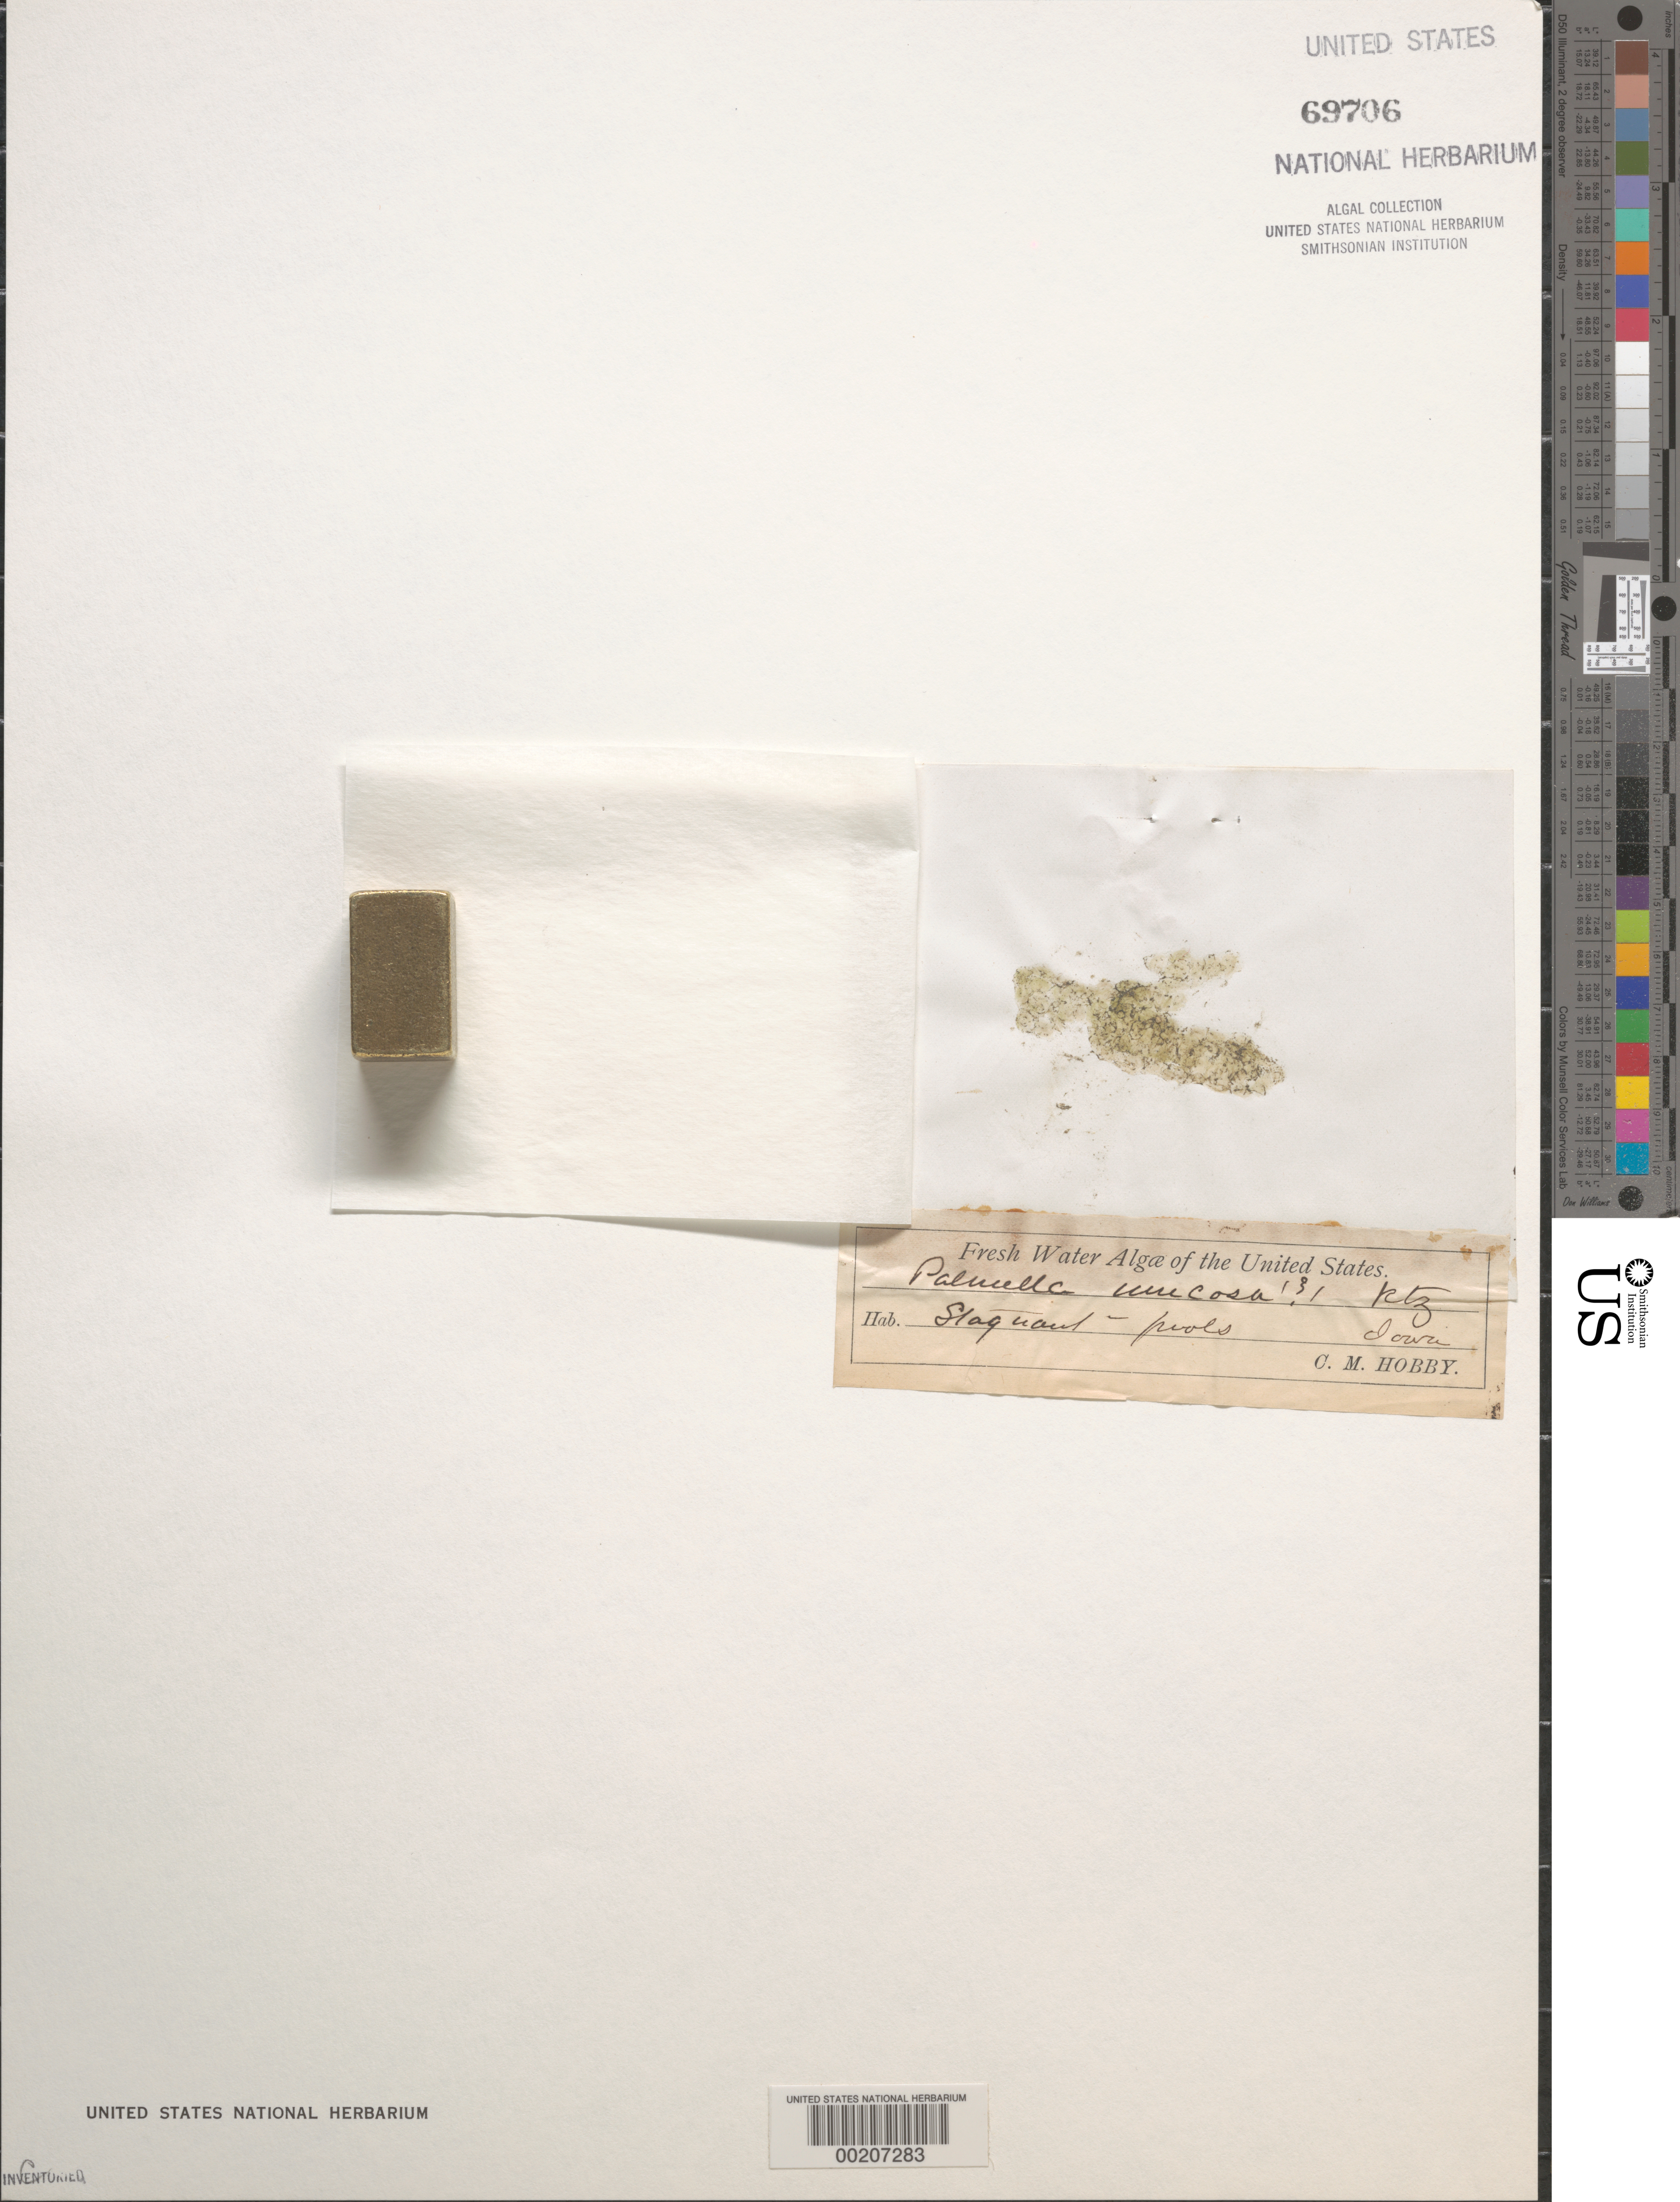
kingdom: Plantae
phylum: Chlorophyta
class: Chlorophyceae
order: Tetrasporales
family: Palmellaceae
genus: Palmella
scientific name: Palmella mucosa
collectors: C. Hobby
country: United States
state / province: Iowa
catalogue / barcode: US 69706